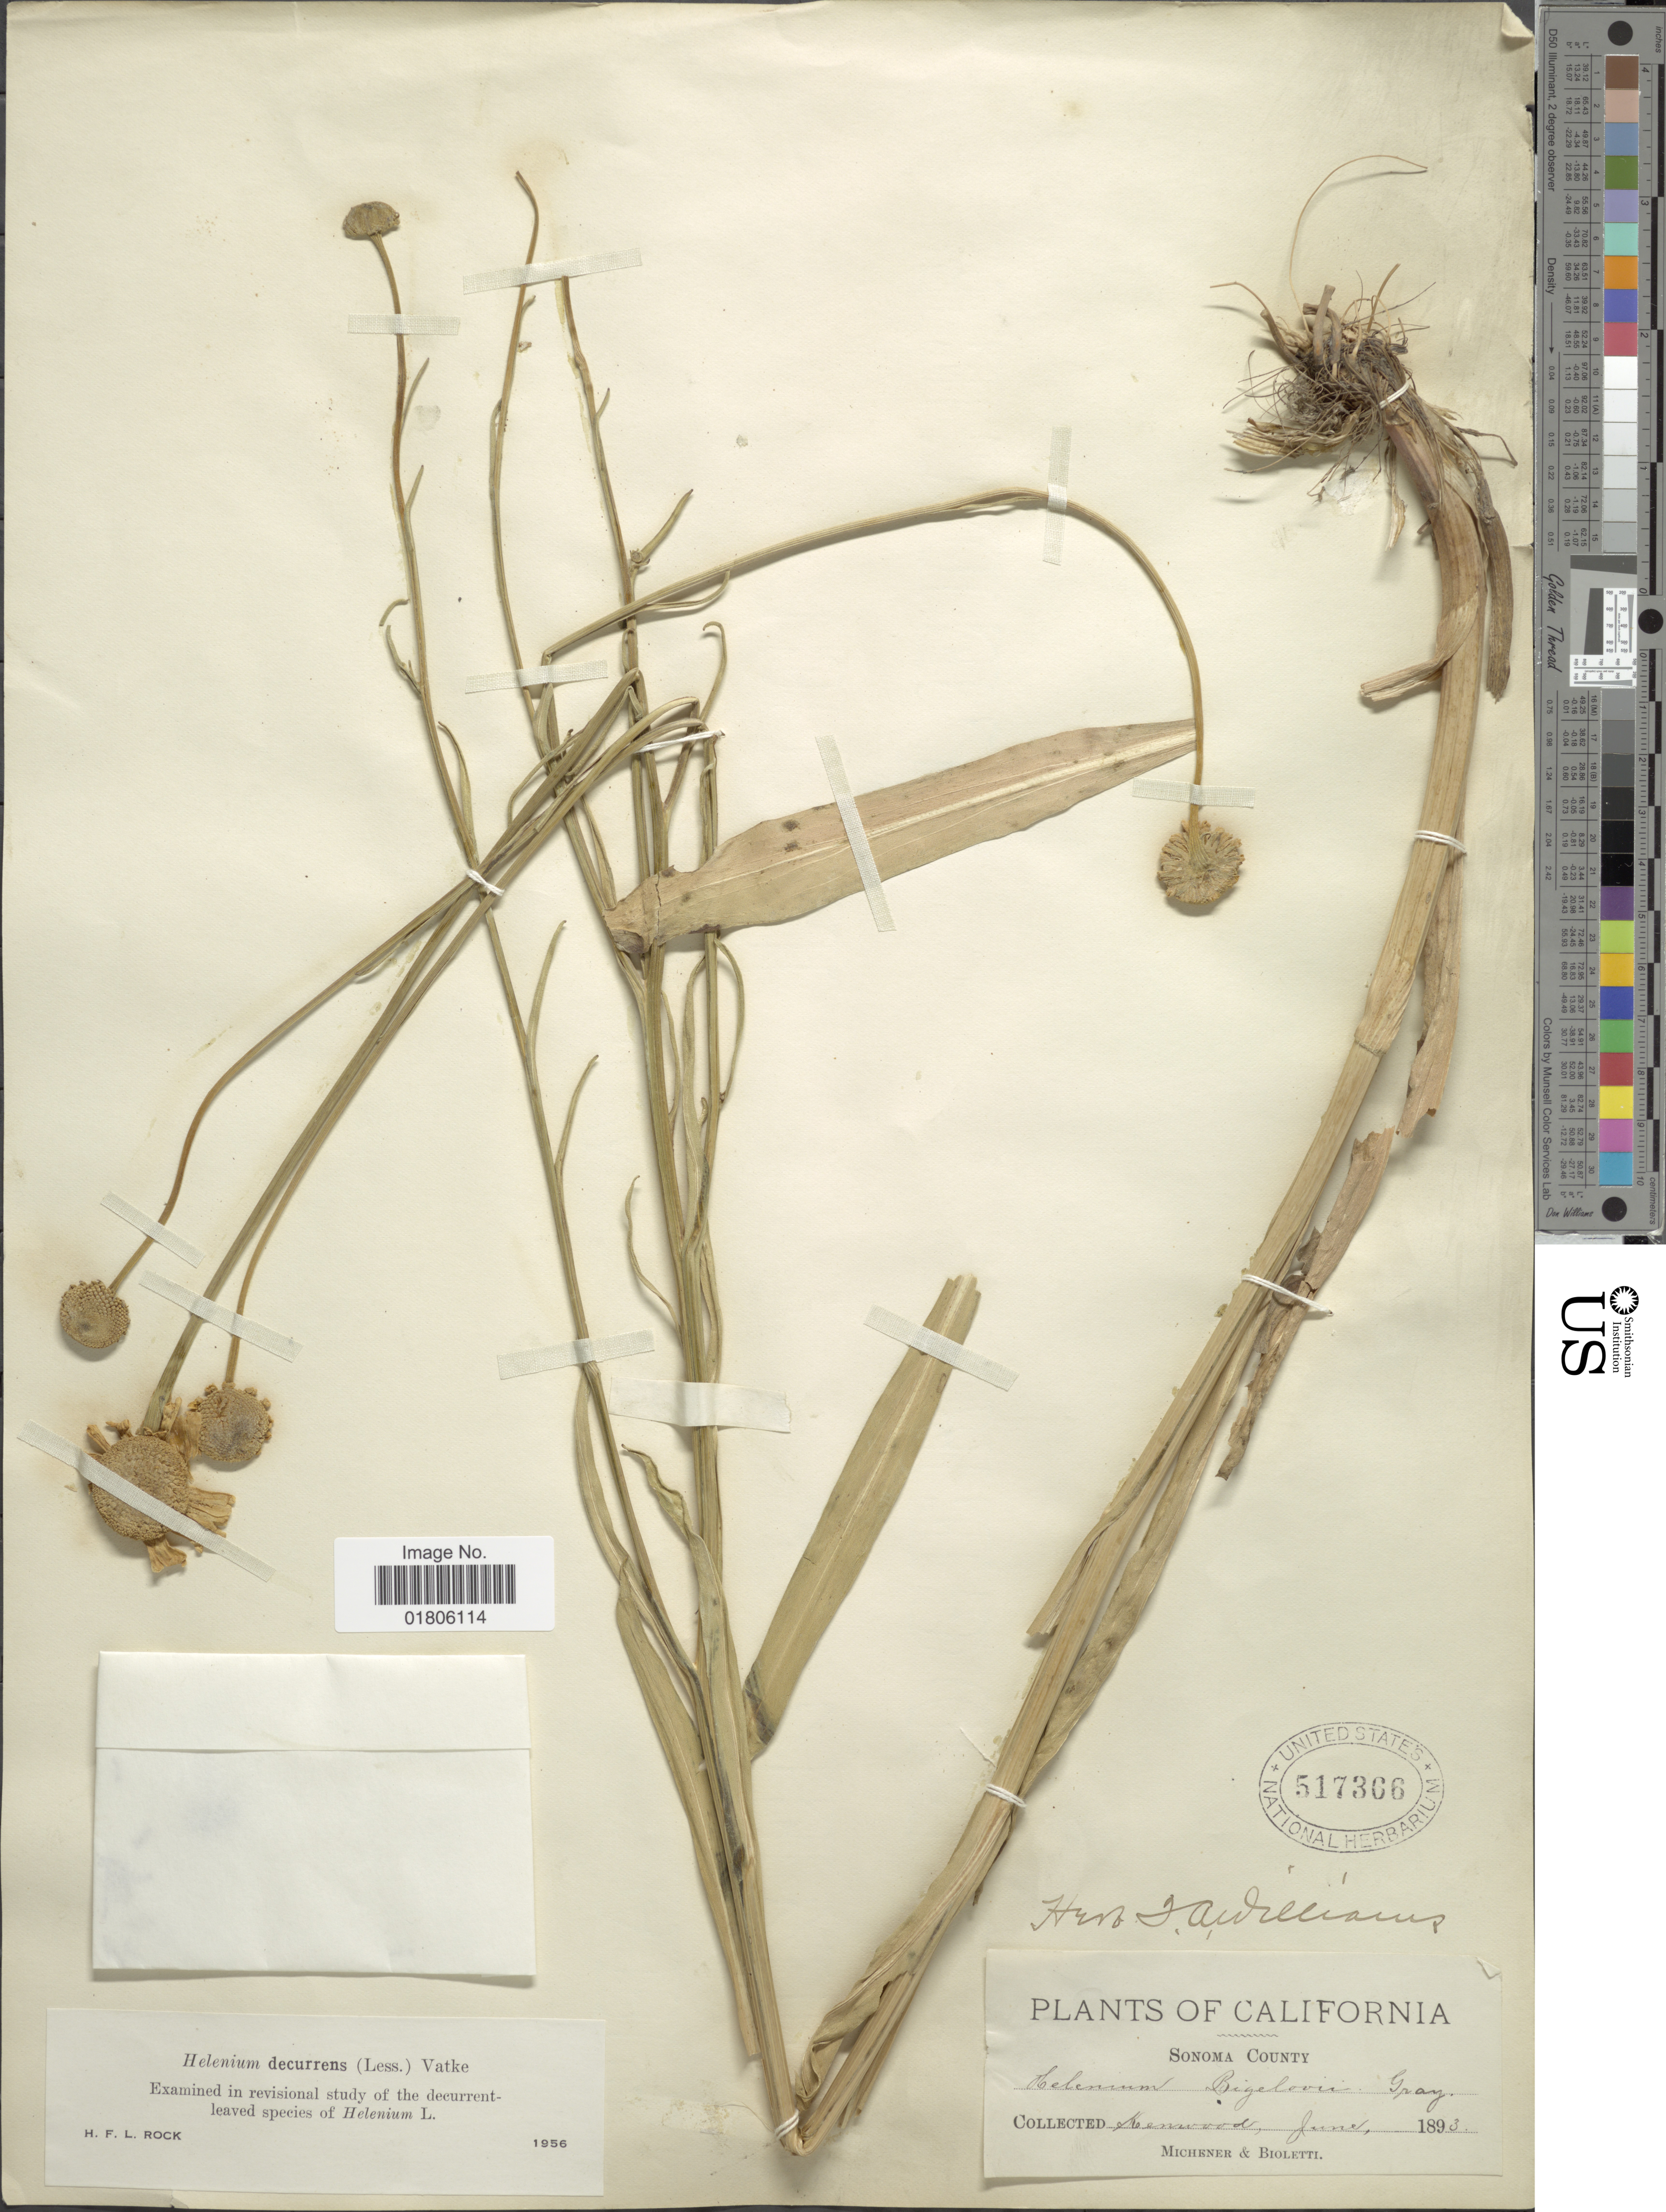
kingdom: Plantae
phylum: Tracheophyta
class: Magnoliopsida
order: Asterales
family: Asteraceae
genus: Helenium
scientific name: Helenium bigelovii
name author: A. Gray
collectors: -. Michener & -- Bioletti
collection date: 1893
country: United States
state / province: California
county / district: Sonoma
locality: Sonoma County. Kenwood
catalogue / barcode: US 517366